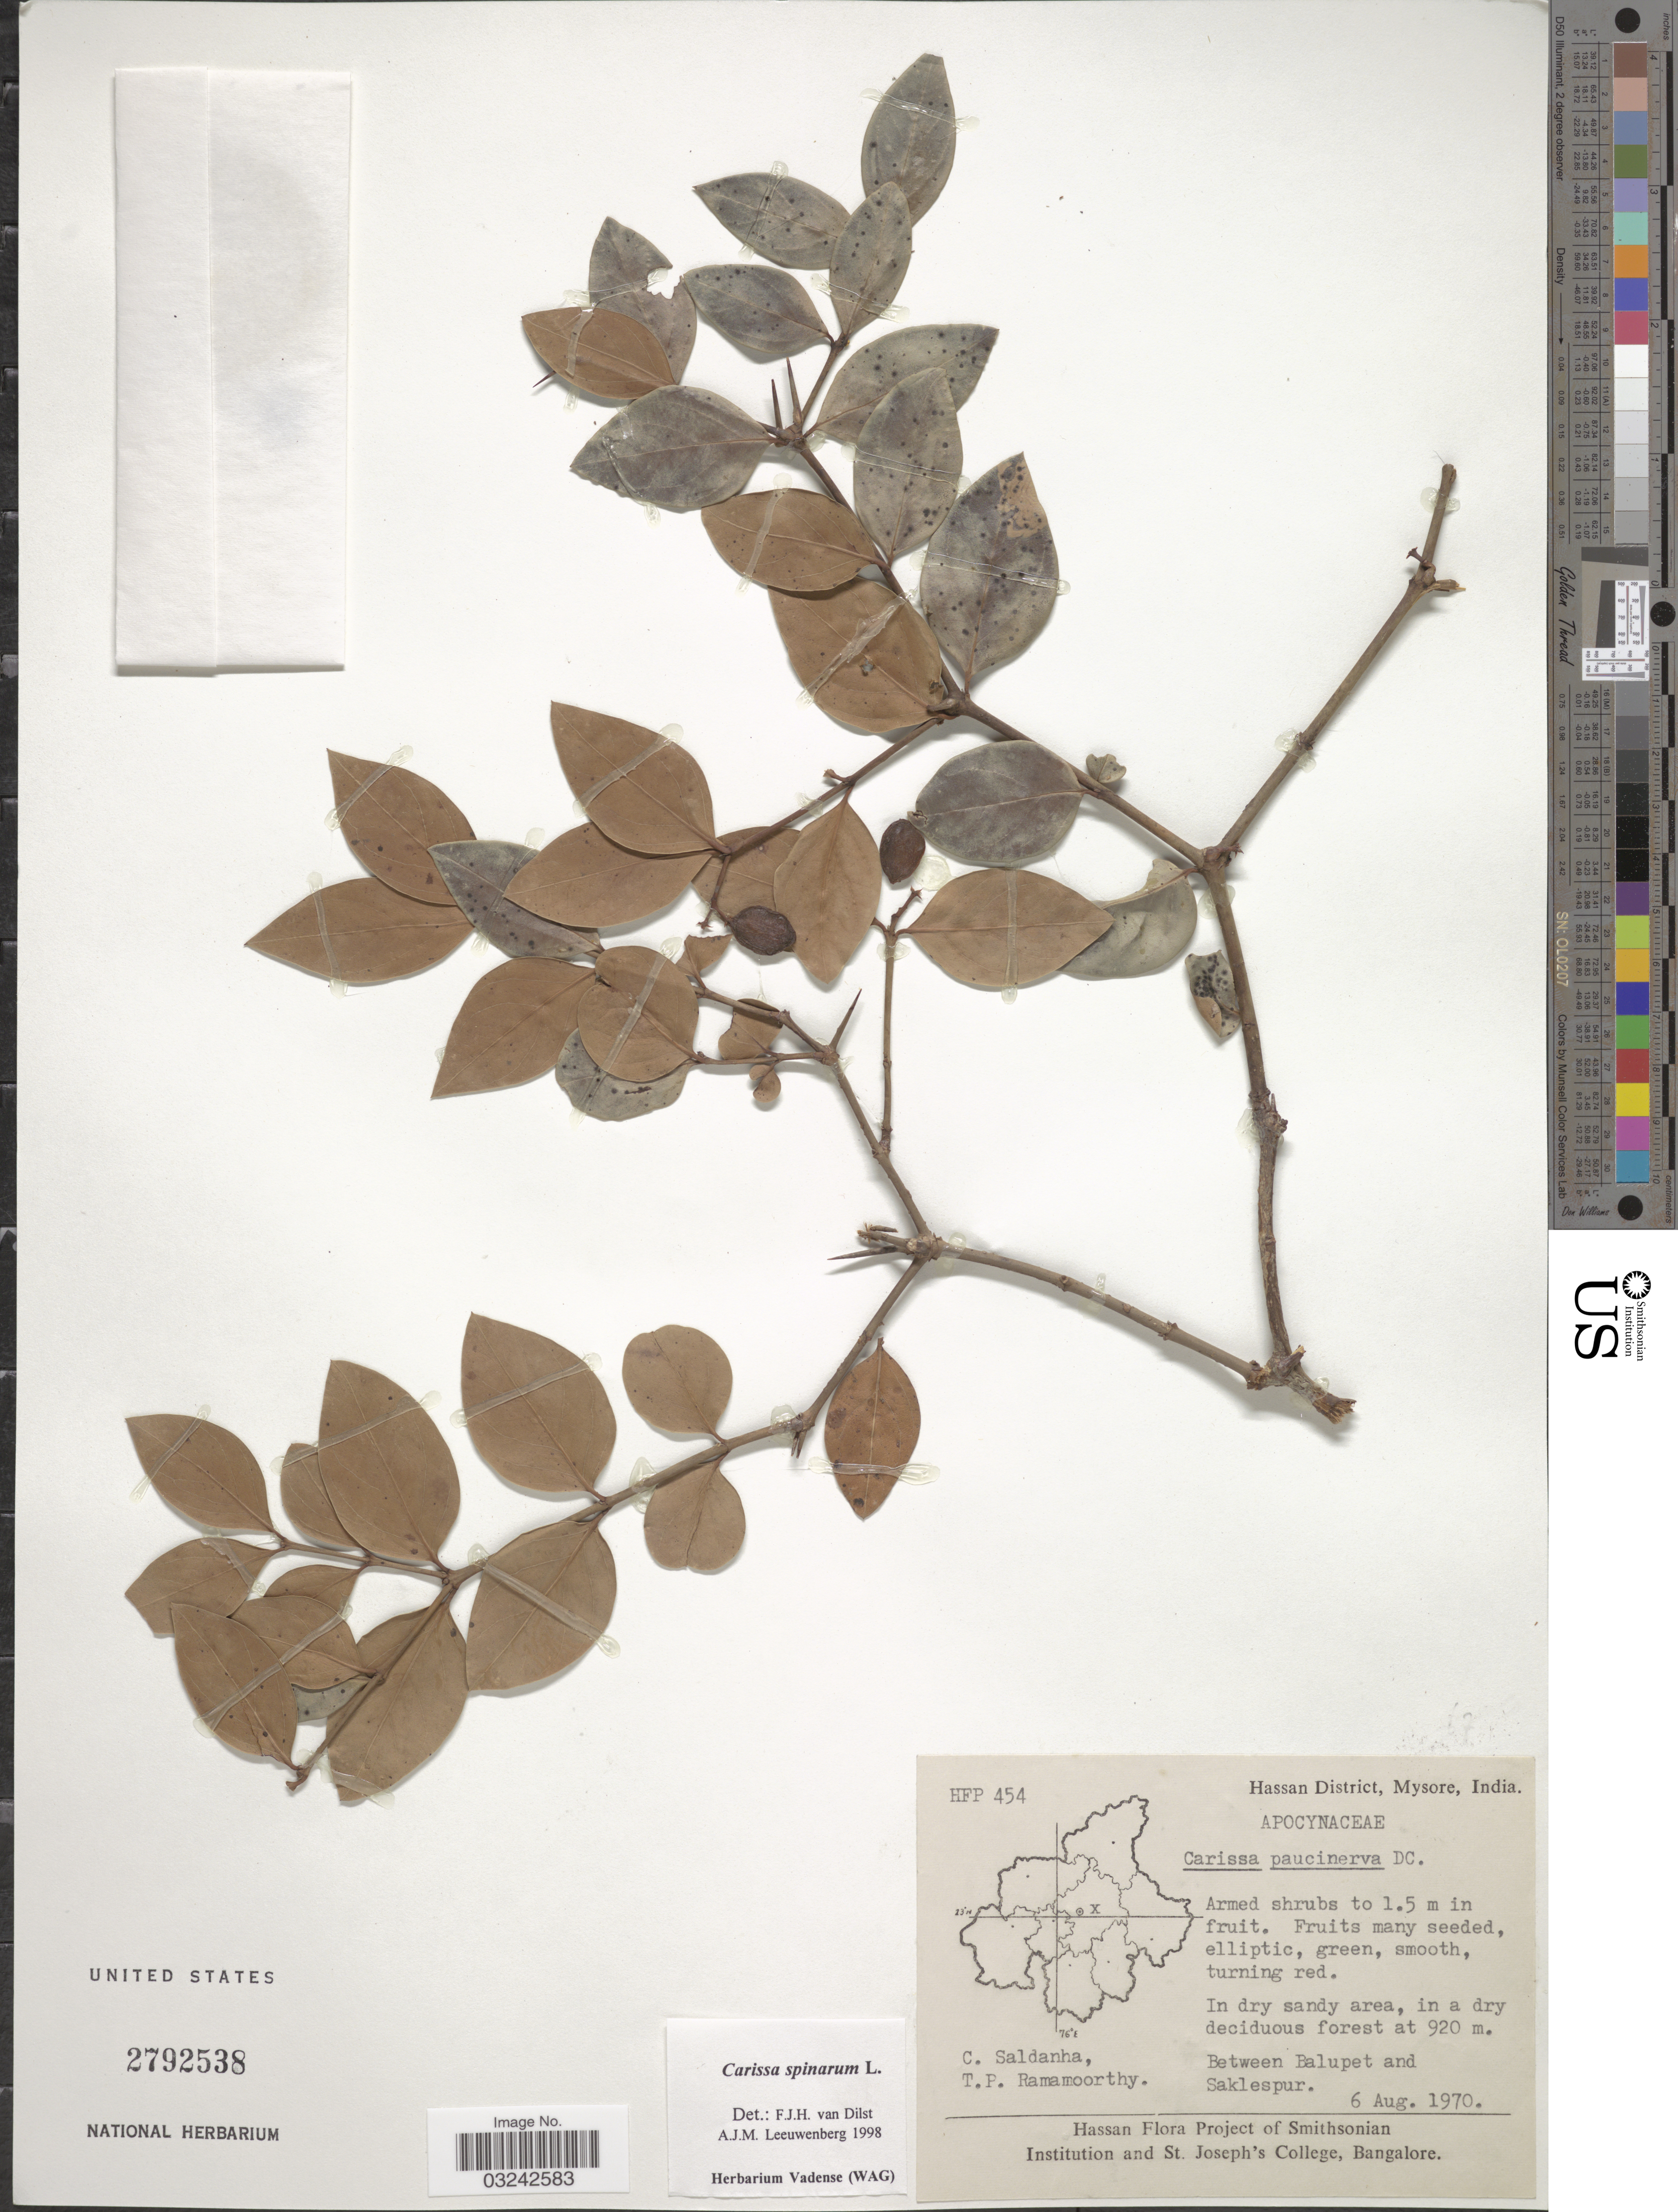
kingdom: Plantae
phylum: Tracheophyta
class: Magnoliopsida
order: Gentianales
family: Apocynaceae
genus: Carissa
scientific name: Carissa spinarum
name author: L.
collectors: C. Saldanha & T. P. Ramamoorthy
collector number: HFP454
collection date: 1970-08-06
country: India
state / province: Karnataka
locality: Hassan District, Mysore. Between Balupet and Saklespur.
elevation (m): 920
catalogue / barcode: US 2792538